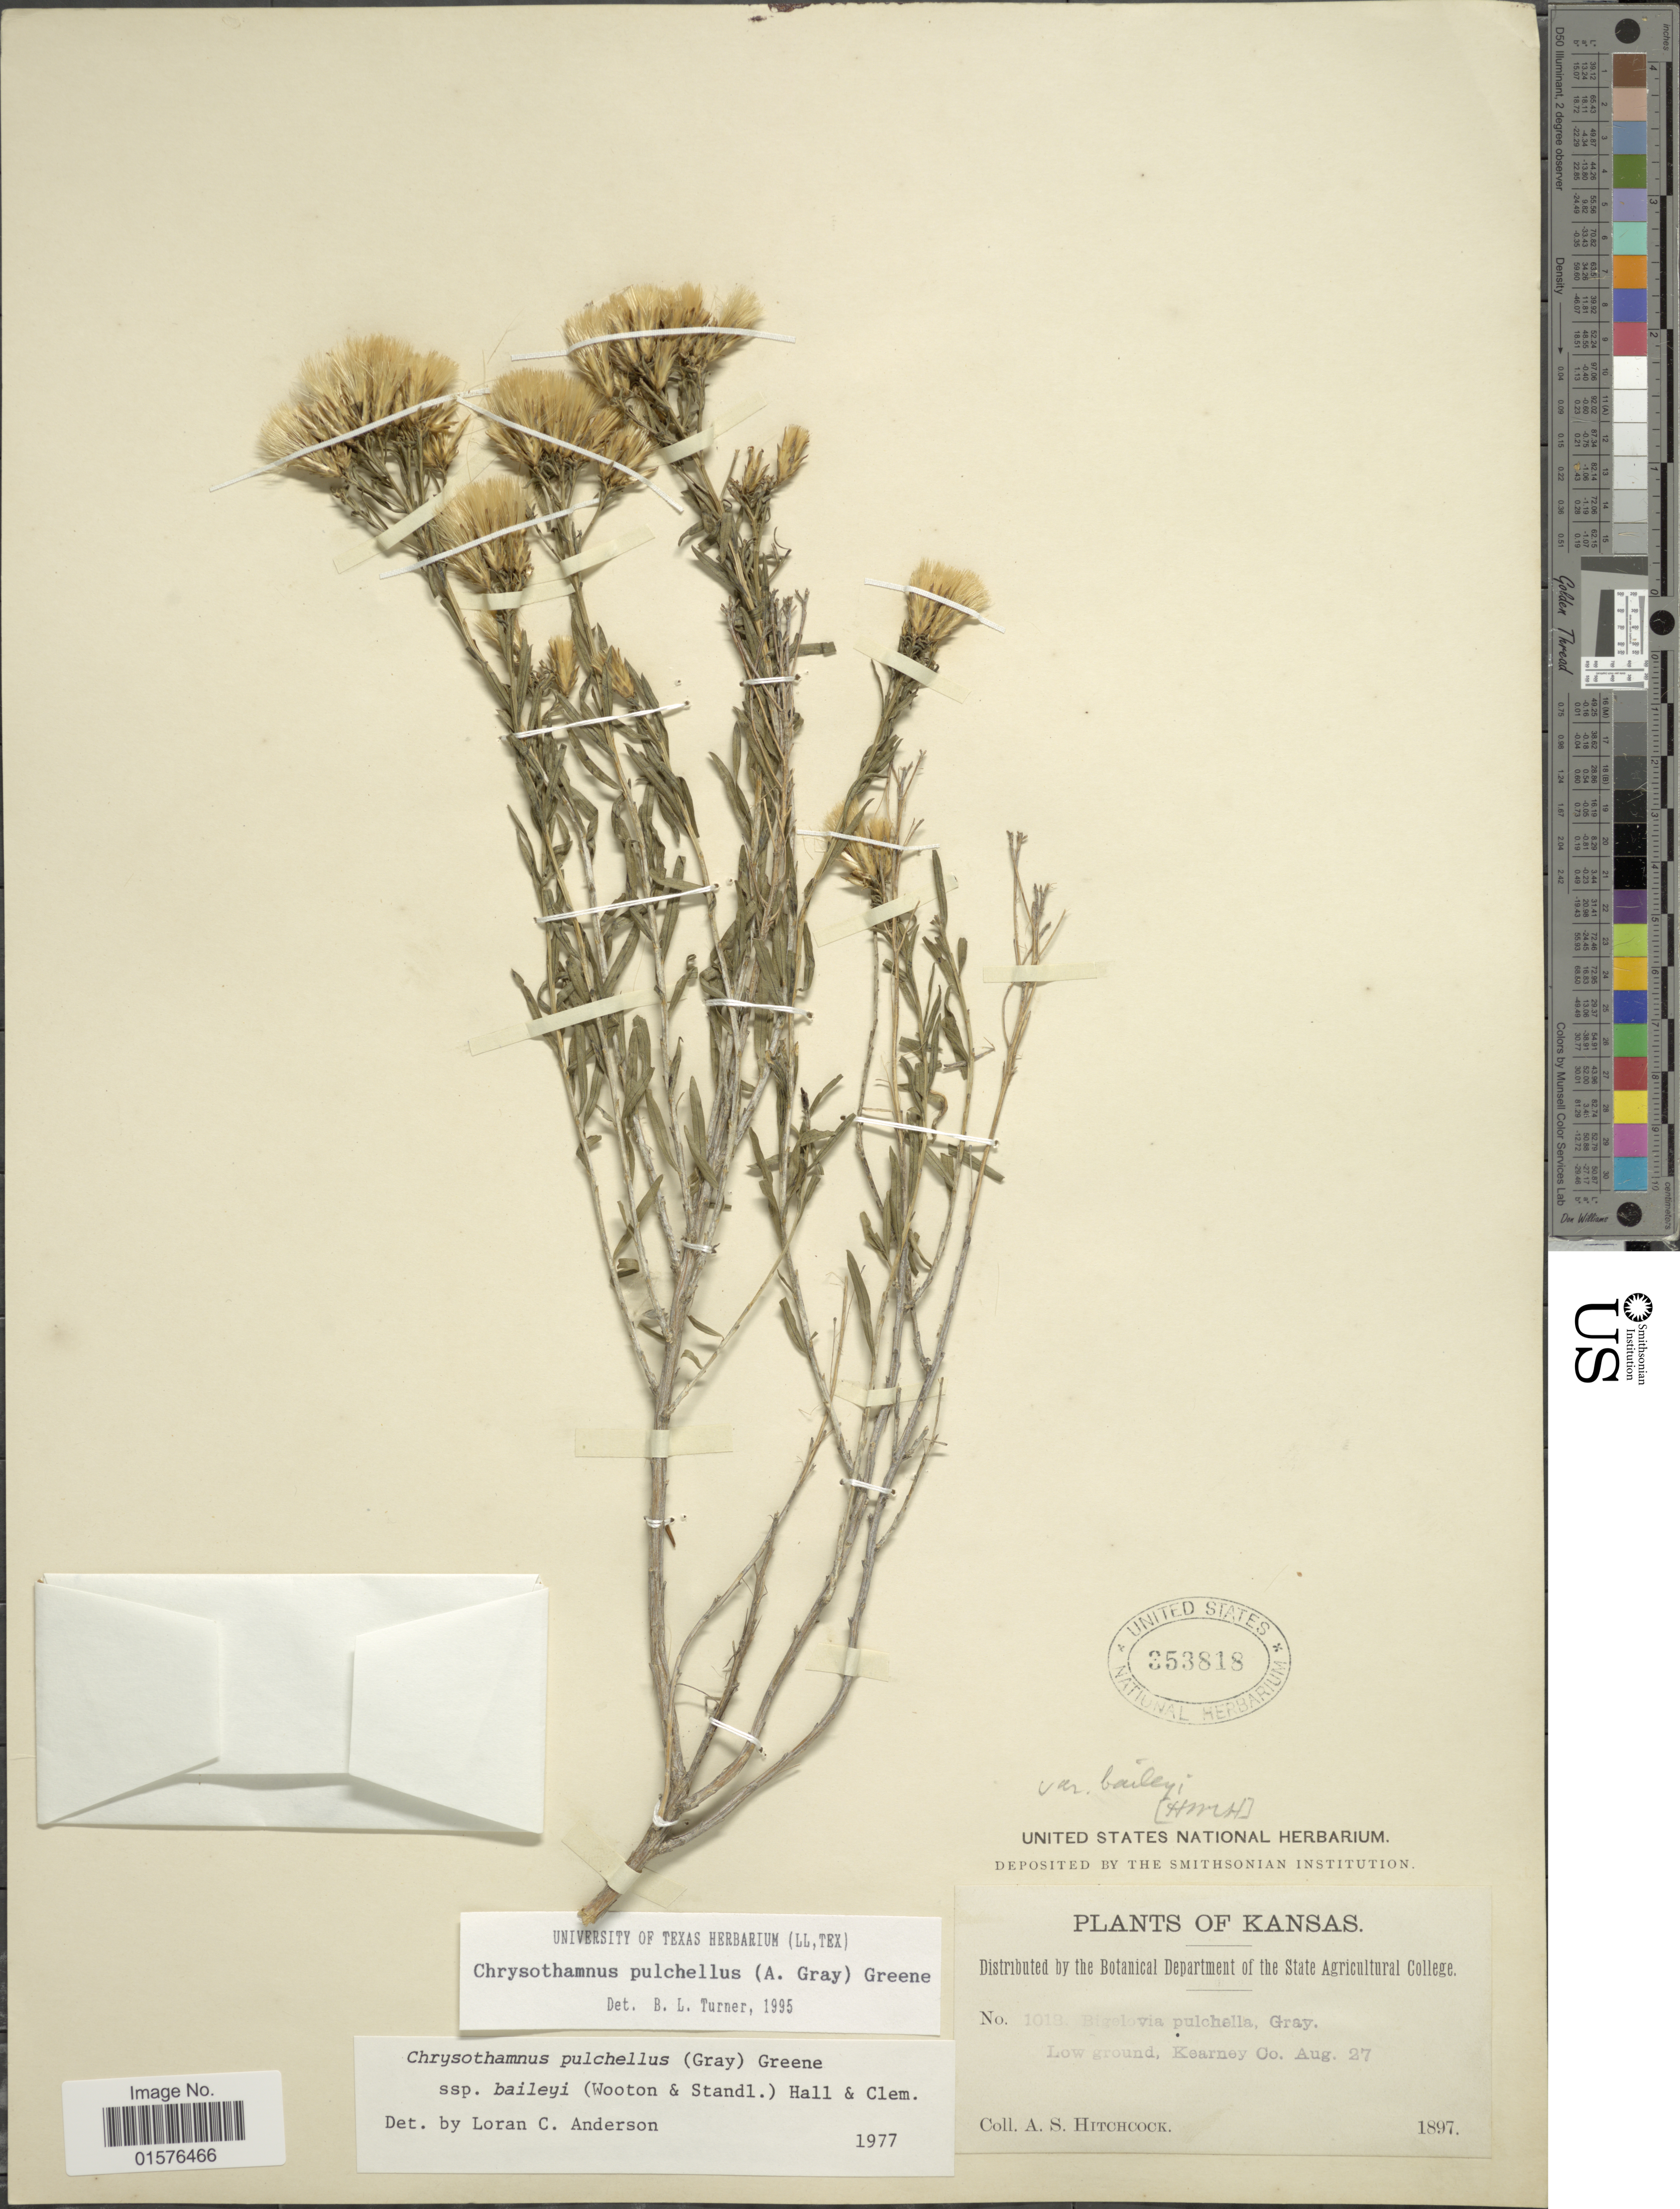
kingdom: Plantae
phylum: Tracheophyta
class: Magnoliopsida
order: Asterales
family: Asteraceae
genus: Lorandersonia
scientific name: Lorandersonia baileyi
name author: (Wooton & Standl.) et al.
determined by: Urbatsch, Lowell E., Curator (LSU), Louisiana State University (UNITED STATES)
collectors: A. S. Hitchcock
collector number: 1013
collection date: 1897-08-27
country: United States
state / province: Kansas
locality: Kearneu Co.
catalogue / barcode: US 353818